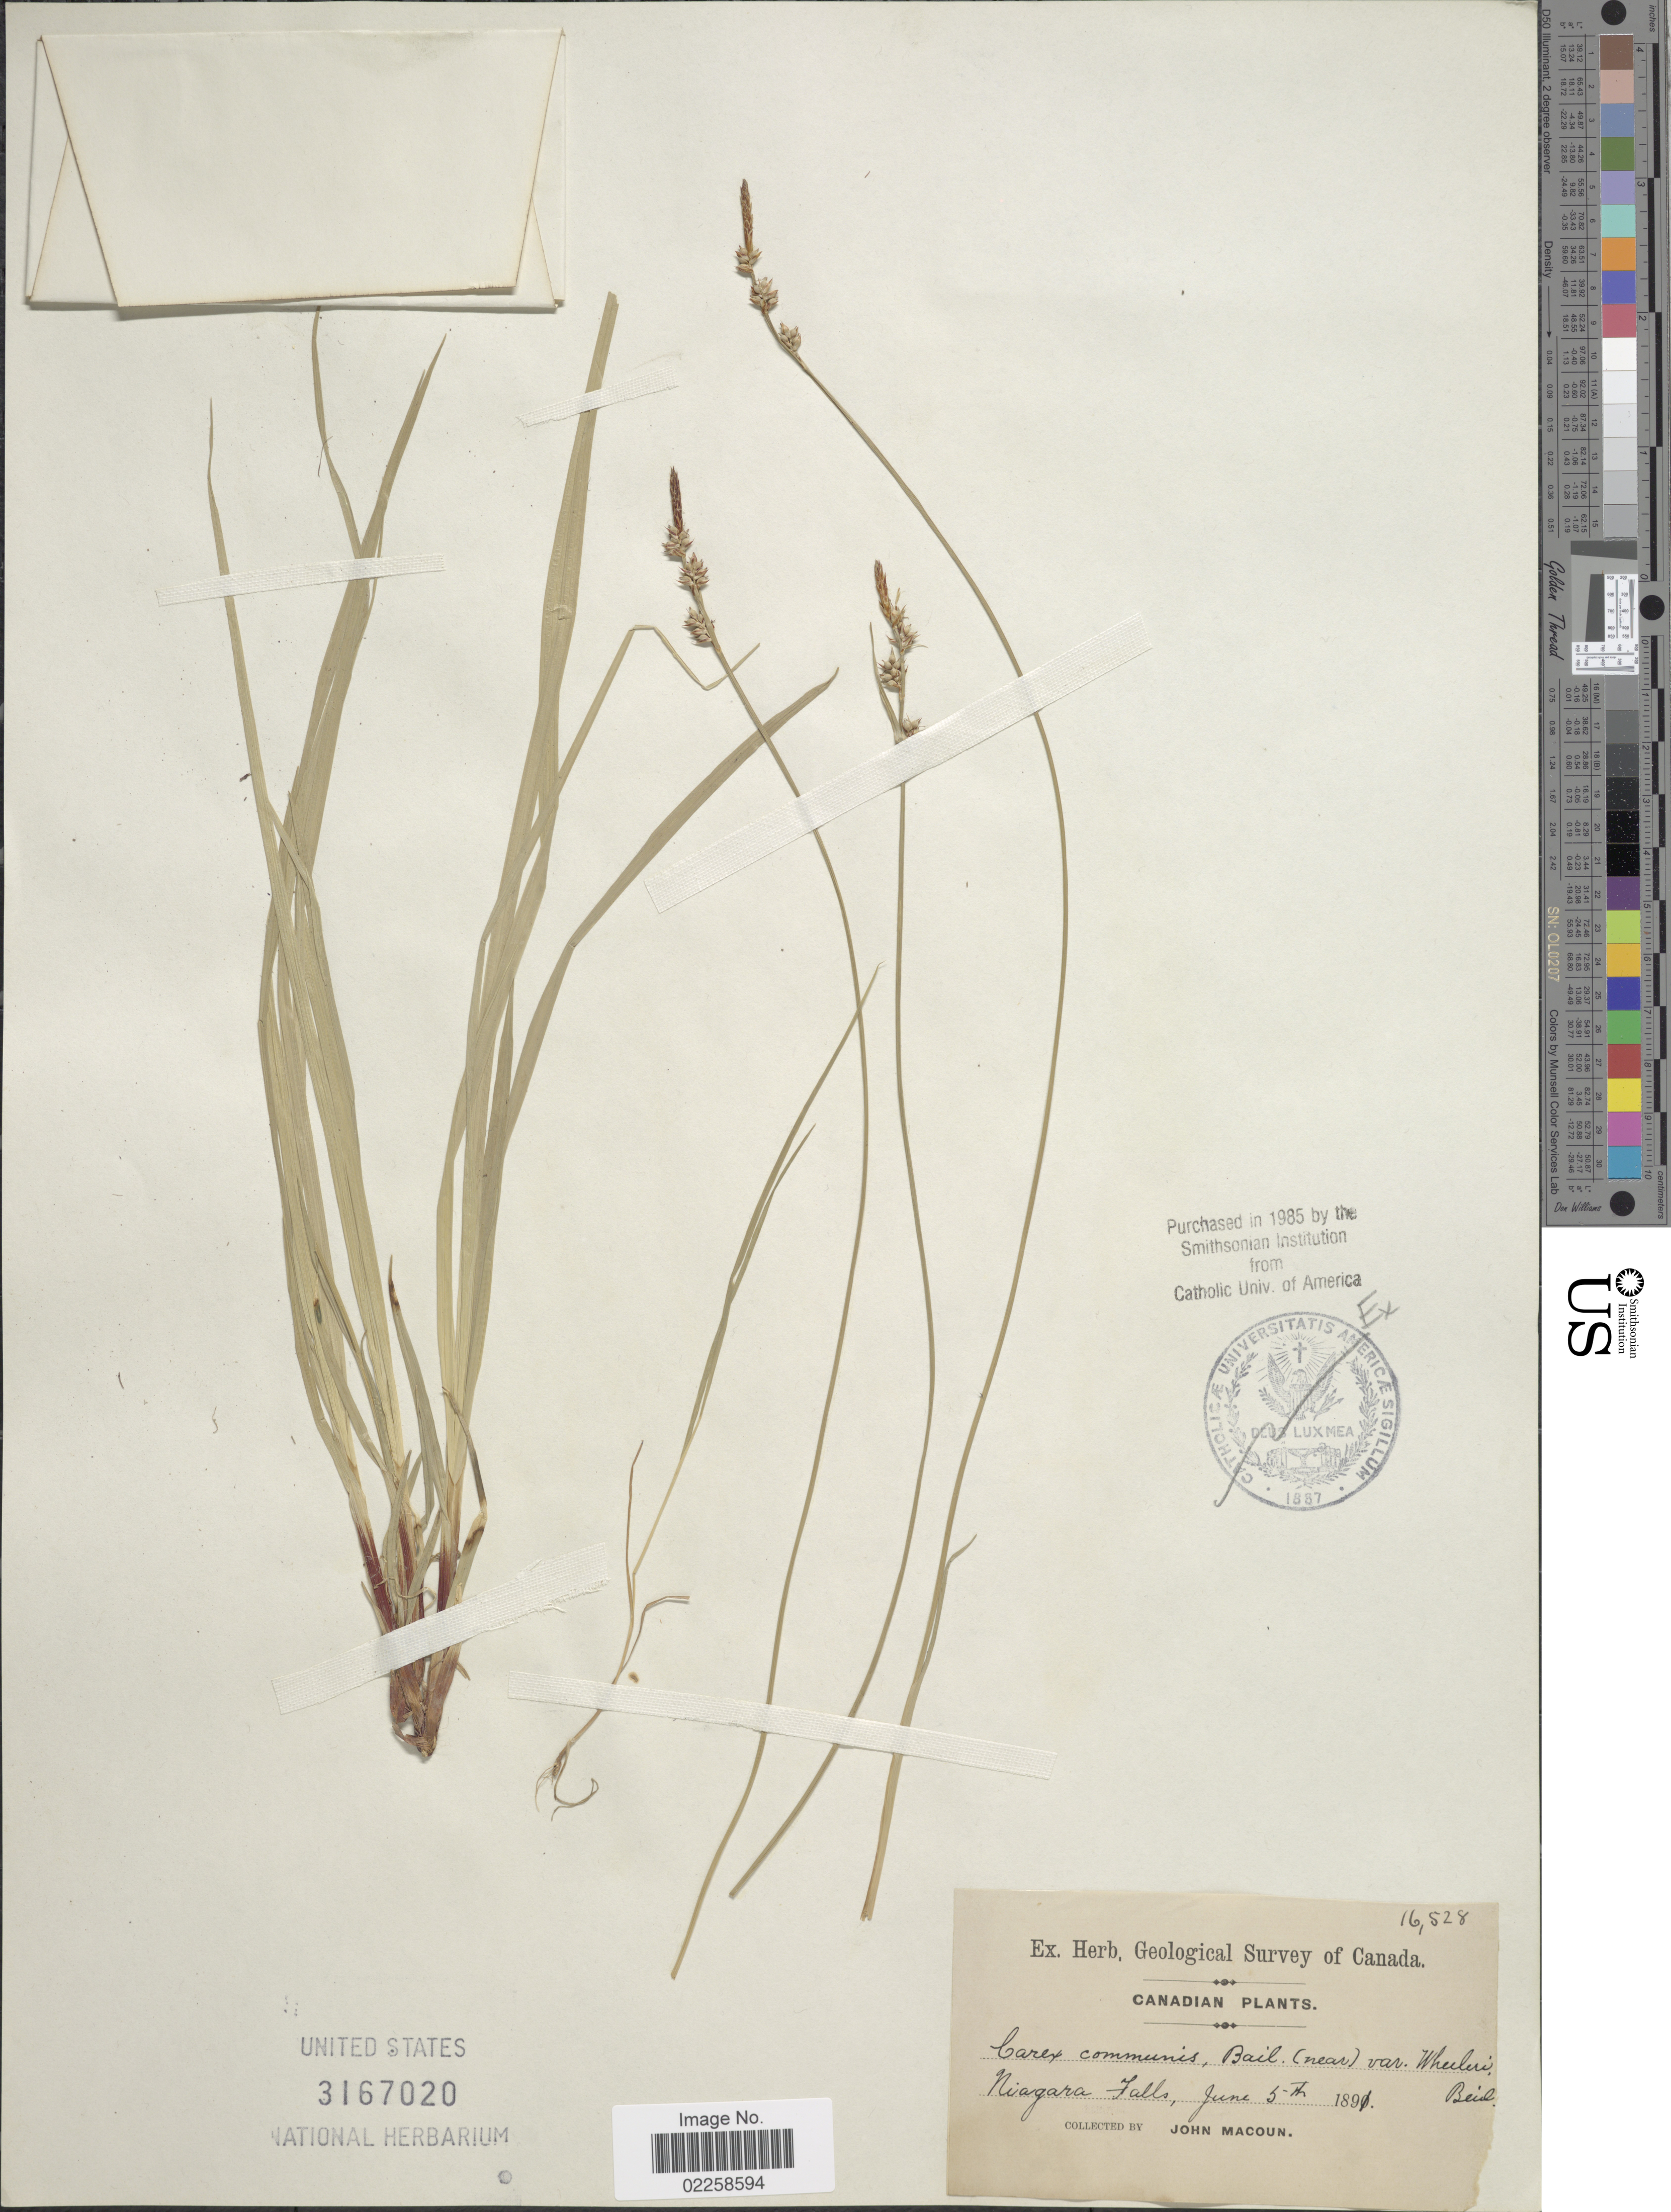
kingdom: Plantae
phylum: Tracheophyta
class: Liliopsida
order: Poales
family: Cyperaceae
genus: Carex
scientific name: Carex communis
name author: L.H. Bailey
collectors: J. Macoun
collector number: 16528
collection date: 1891-06-05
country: Canada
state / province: Ontario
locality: Niagara Falls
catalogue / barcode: US 3167020